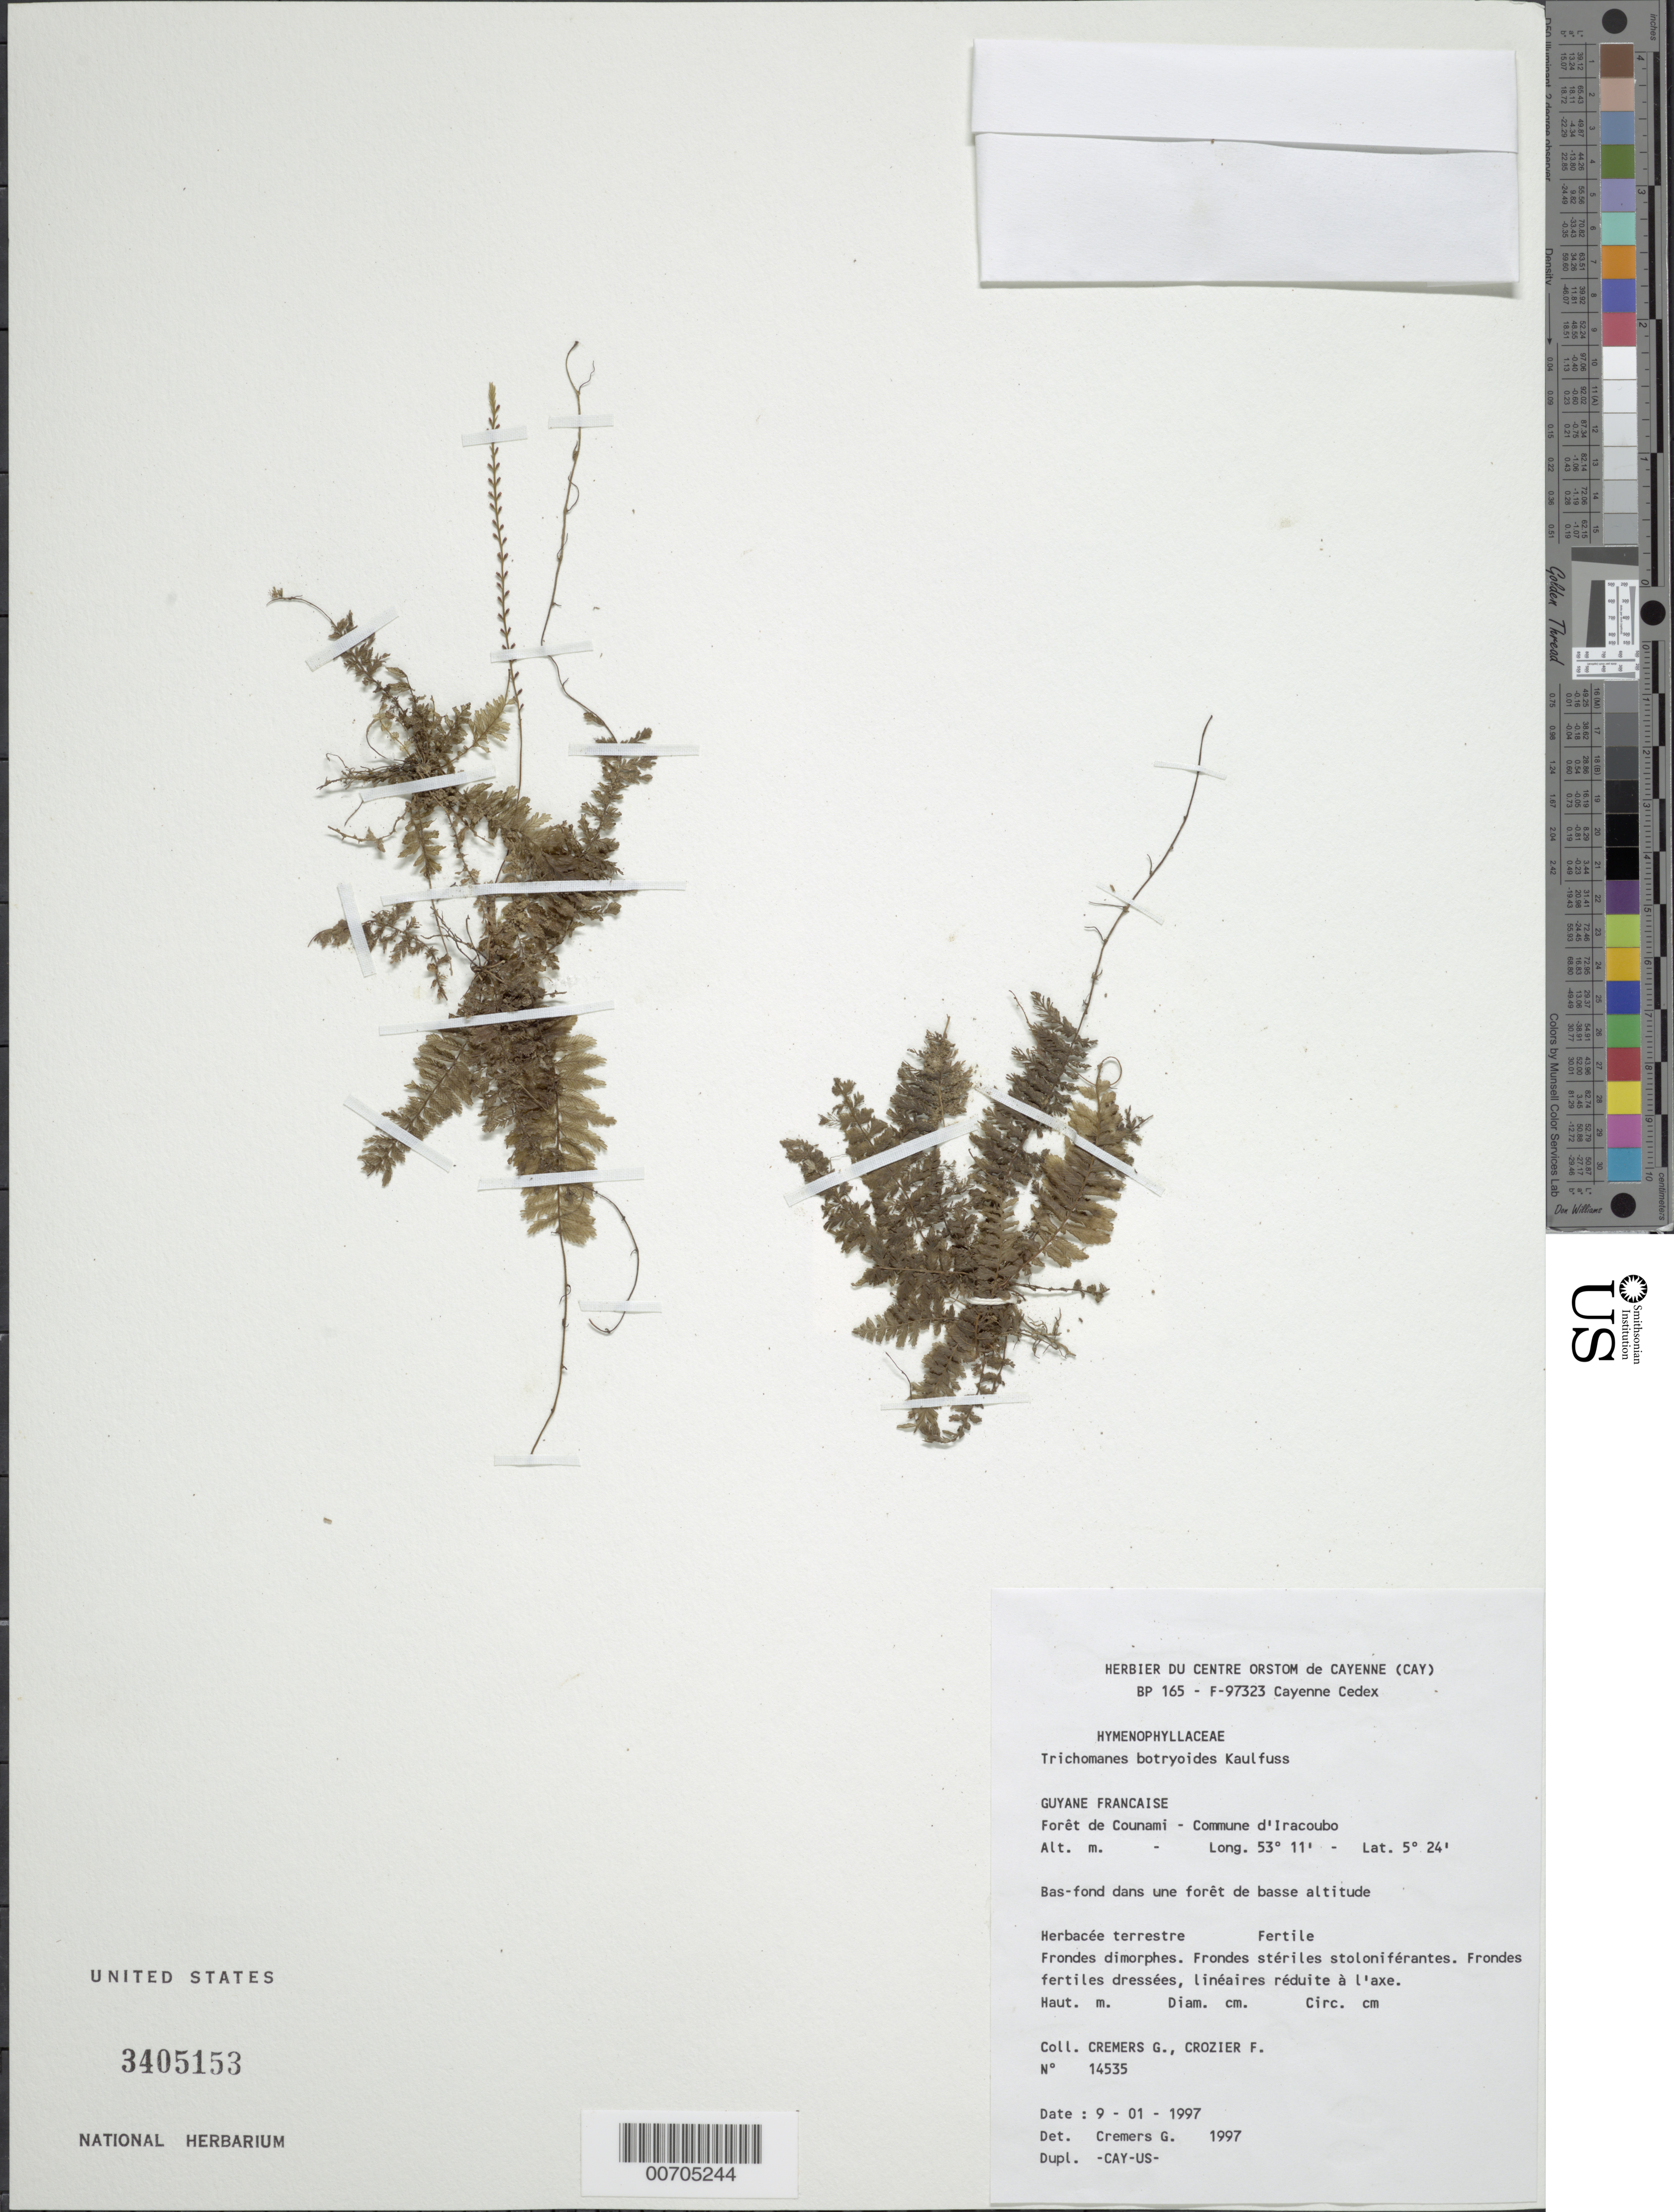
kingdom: Plantae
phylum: Tracheophyta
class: Polypodiopsida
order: Hymenophyllales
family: Hymenophyllaceae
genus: Trichomanes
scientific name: Trichomanes botryoides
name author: Kaulf.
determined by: Cremers, Georges A.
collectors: G. Cremers & F. Crozier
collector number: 14535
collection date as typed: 9-Jan-97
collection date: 1997-01-09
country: French Guiana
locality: Commune d'Iracoubo, forêt de Counami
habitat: Bas-fond dans une forêt de basse altitude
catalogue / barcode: US 3405153